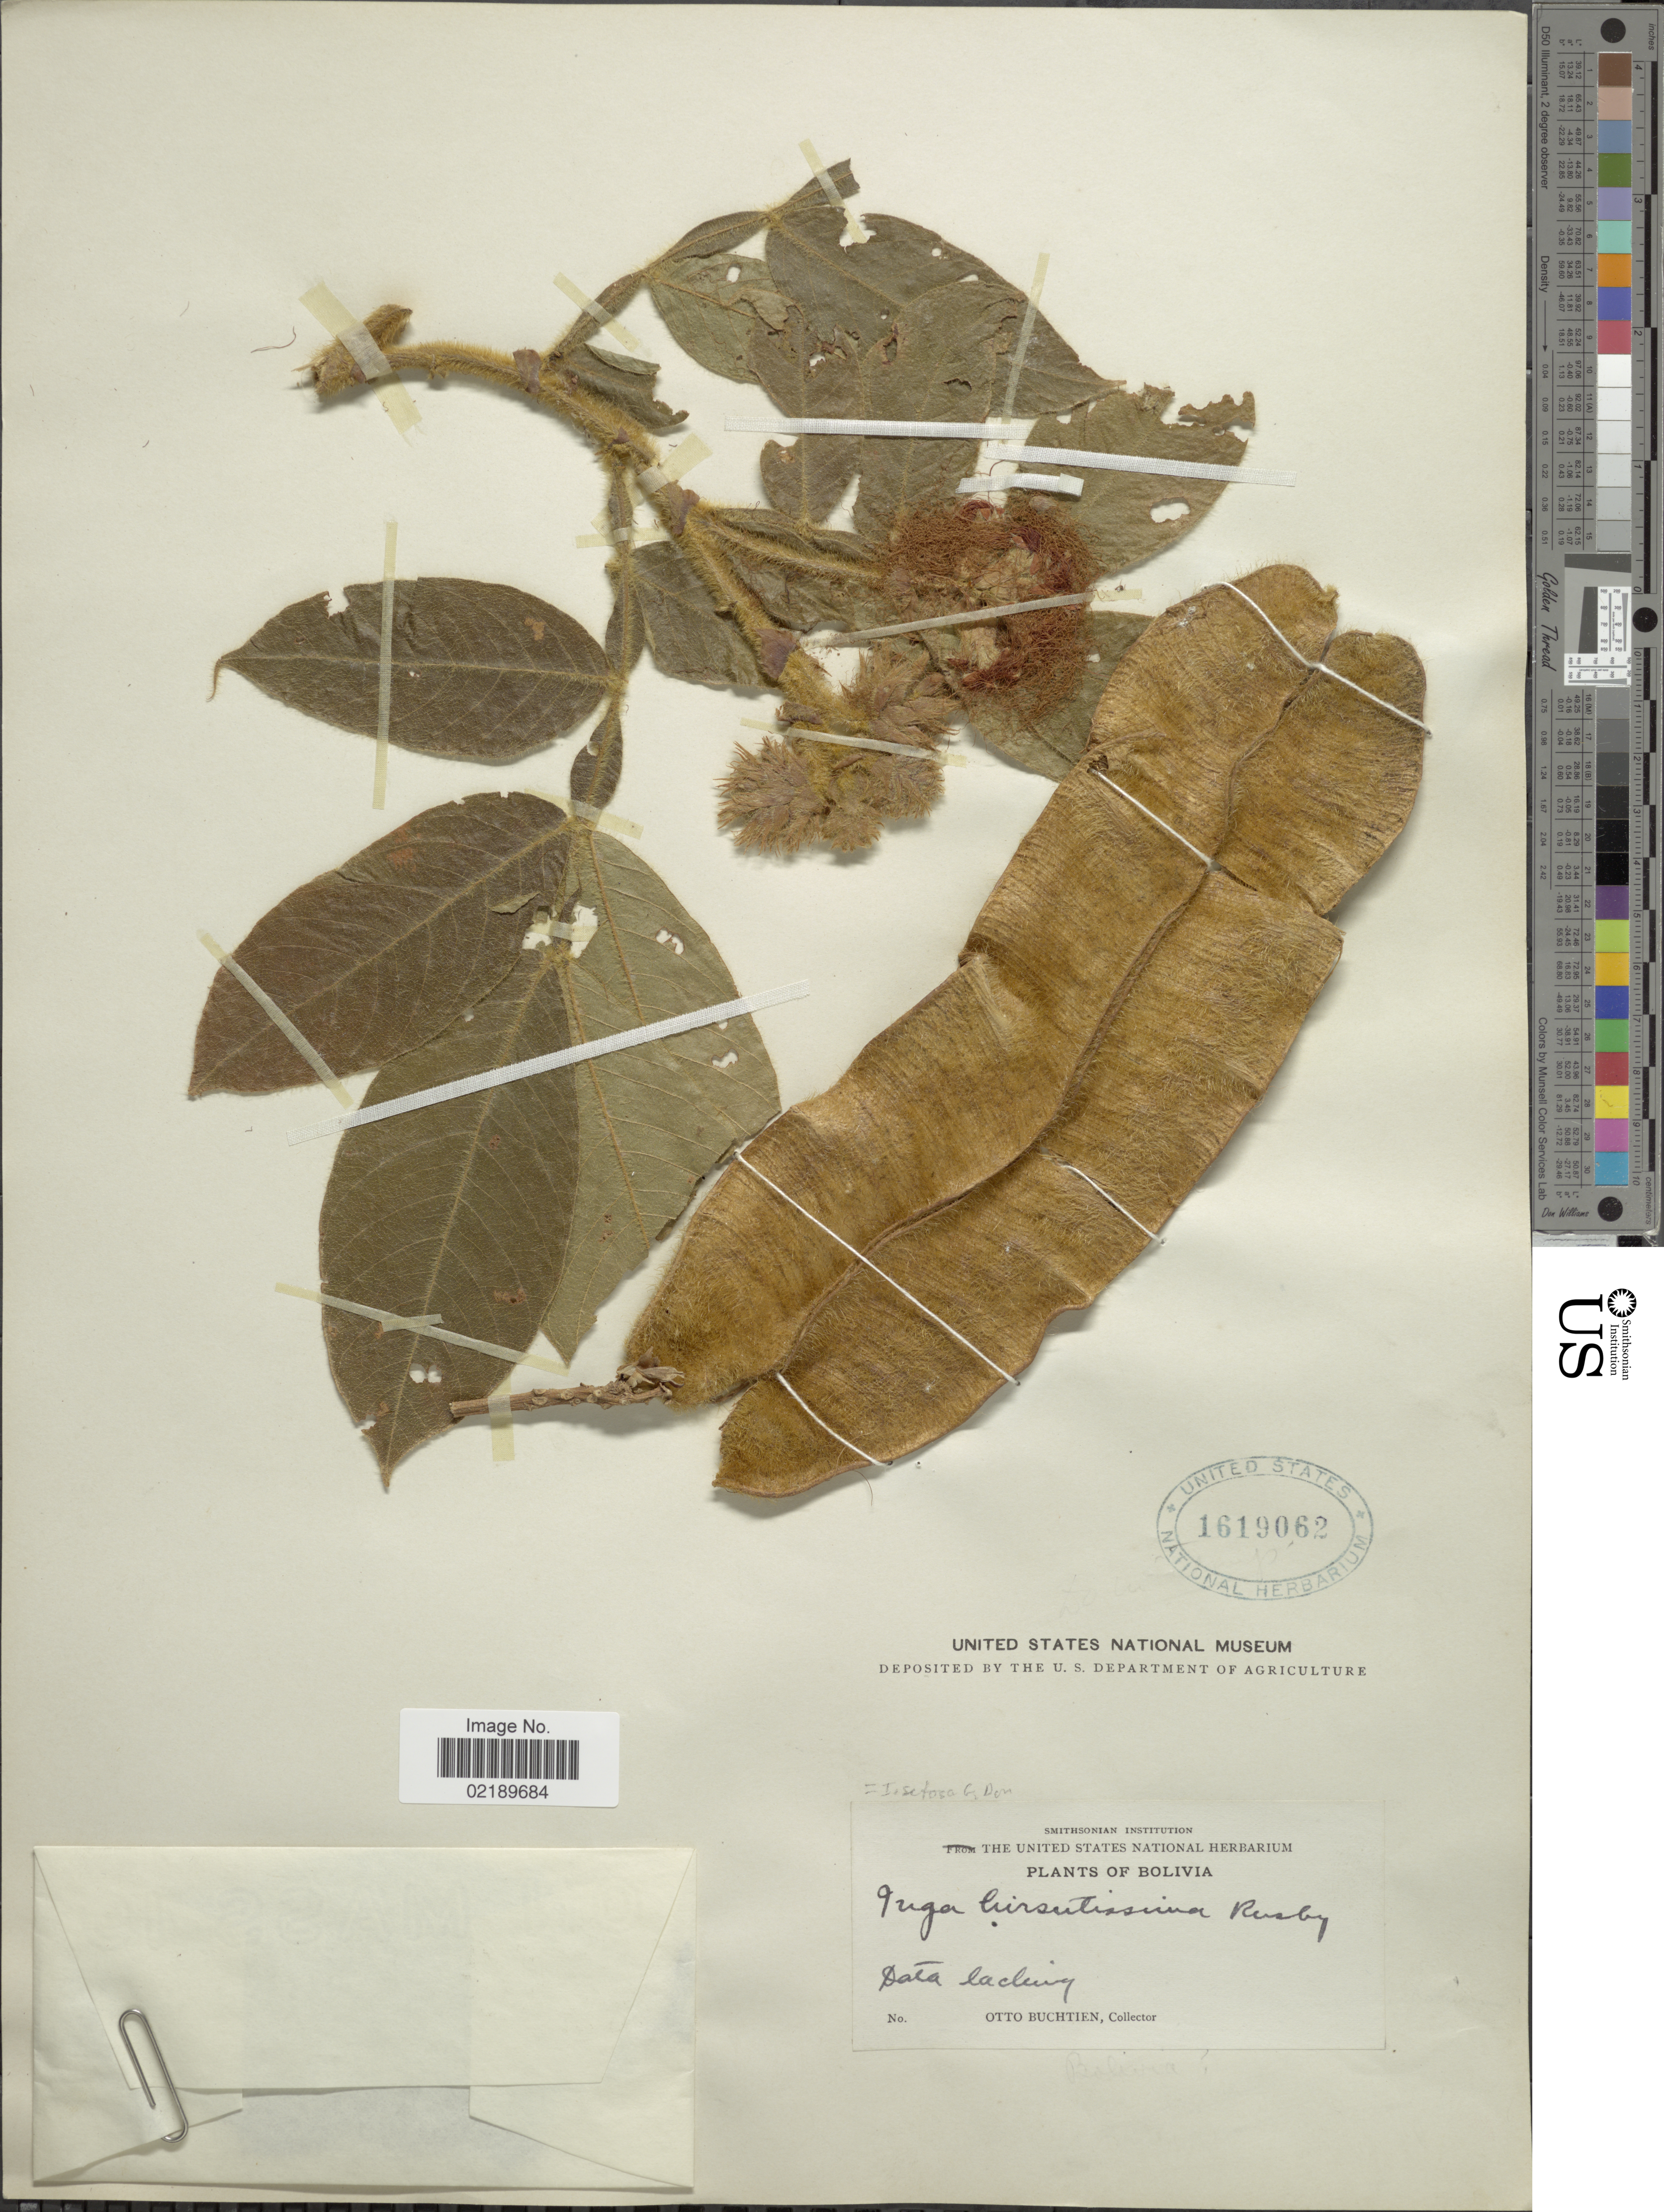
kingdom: Plantae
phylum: Tracheophyta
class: Magnoliopsida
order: Fabales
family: Fabaceae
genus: Inga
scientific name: Inga setosa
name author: G. Don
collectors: O. Buchtien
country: Bolivia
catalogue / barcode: US 1619062